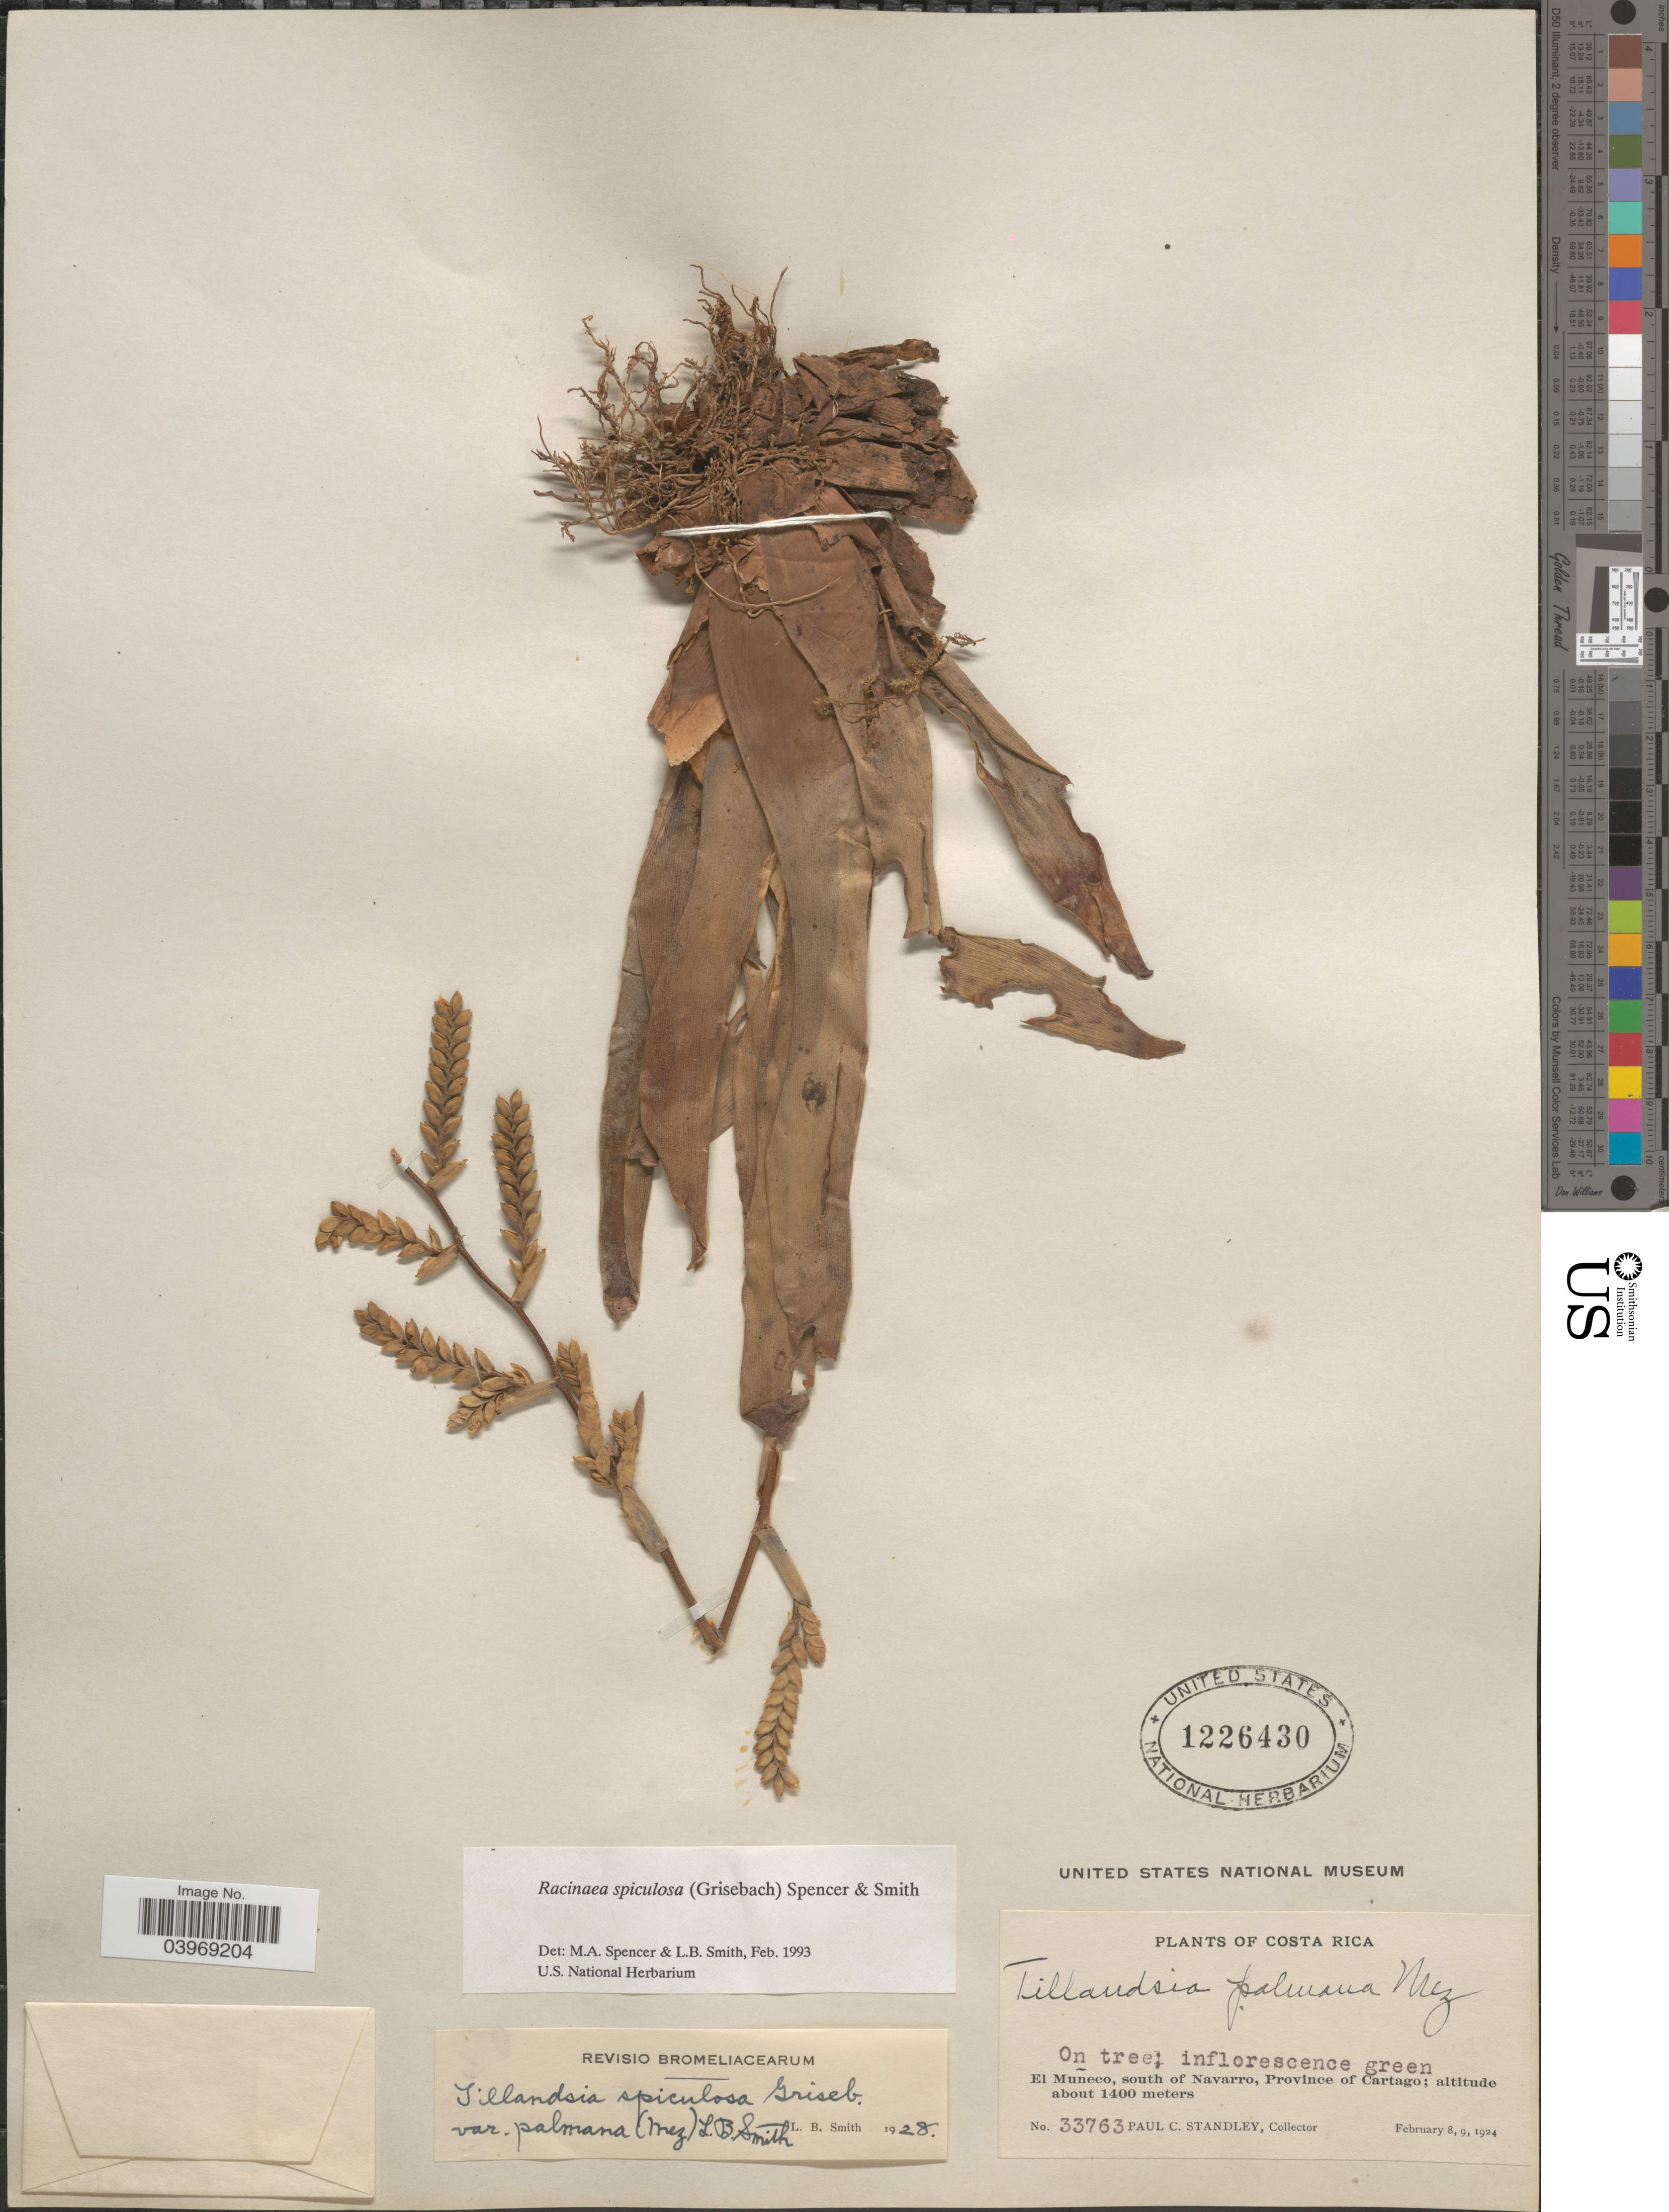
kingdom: Plantae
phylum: Tracheophyta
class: Liliopsida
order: Poales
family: Bromeliaceae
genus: Racinaea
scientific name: Racinaea spiculosa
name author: (Griseb.) M.A. Spencer & L.B. Sm.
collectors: P. C. Standley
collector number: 33763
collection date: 1924-02-08/1924-02-09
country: Costa Rica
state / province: Cartago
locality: El Muñeco, south of Navarro.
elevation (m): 1400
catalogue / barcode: US 1226430